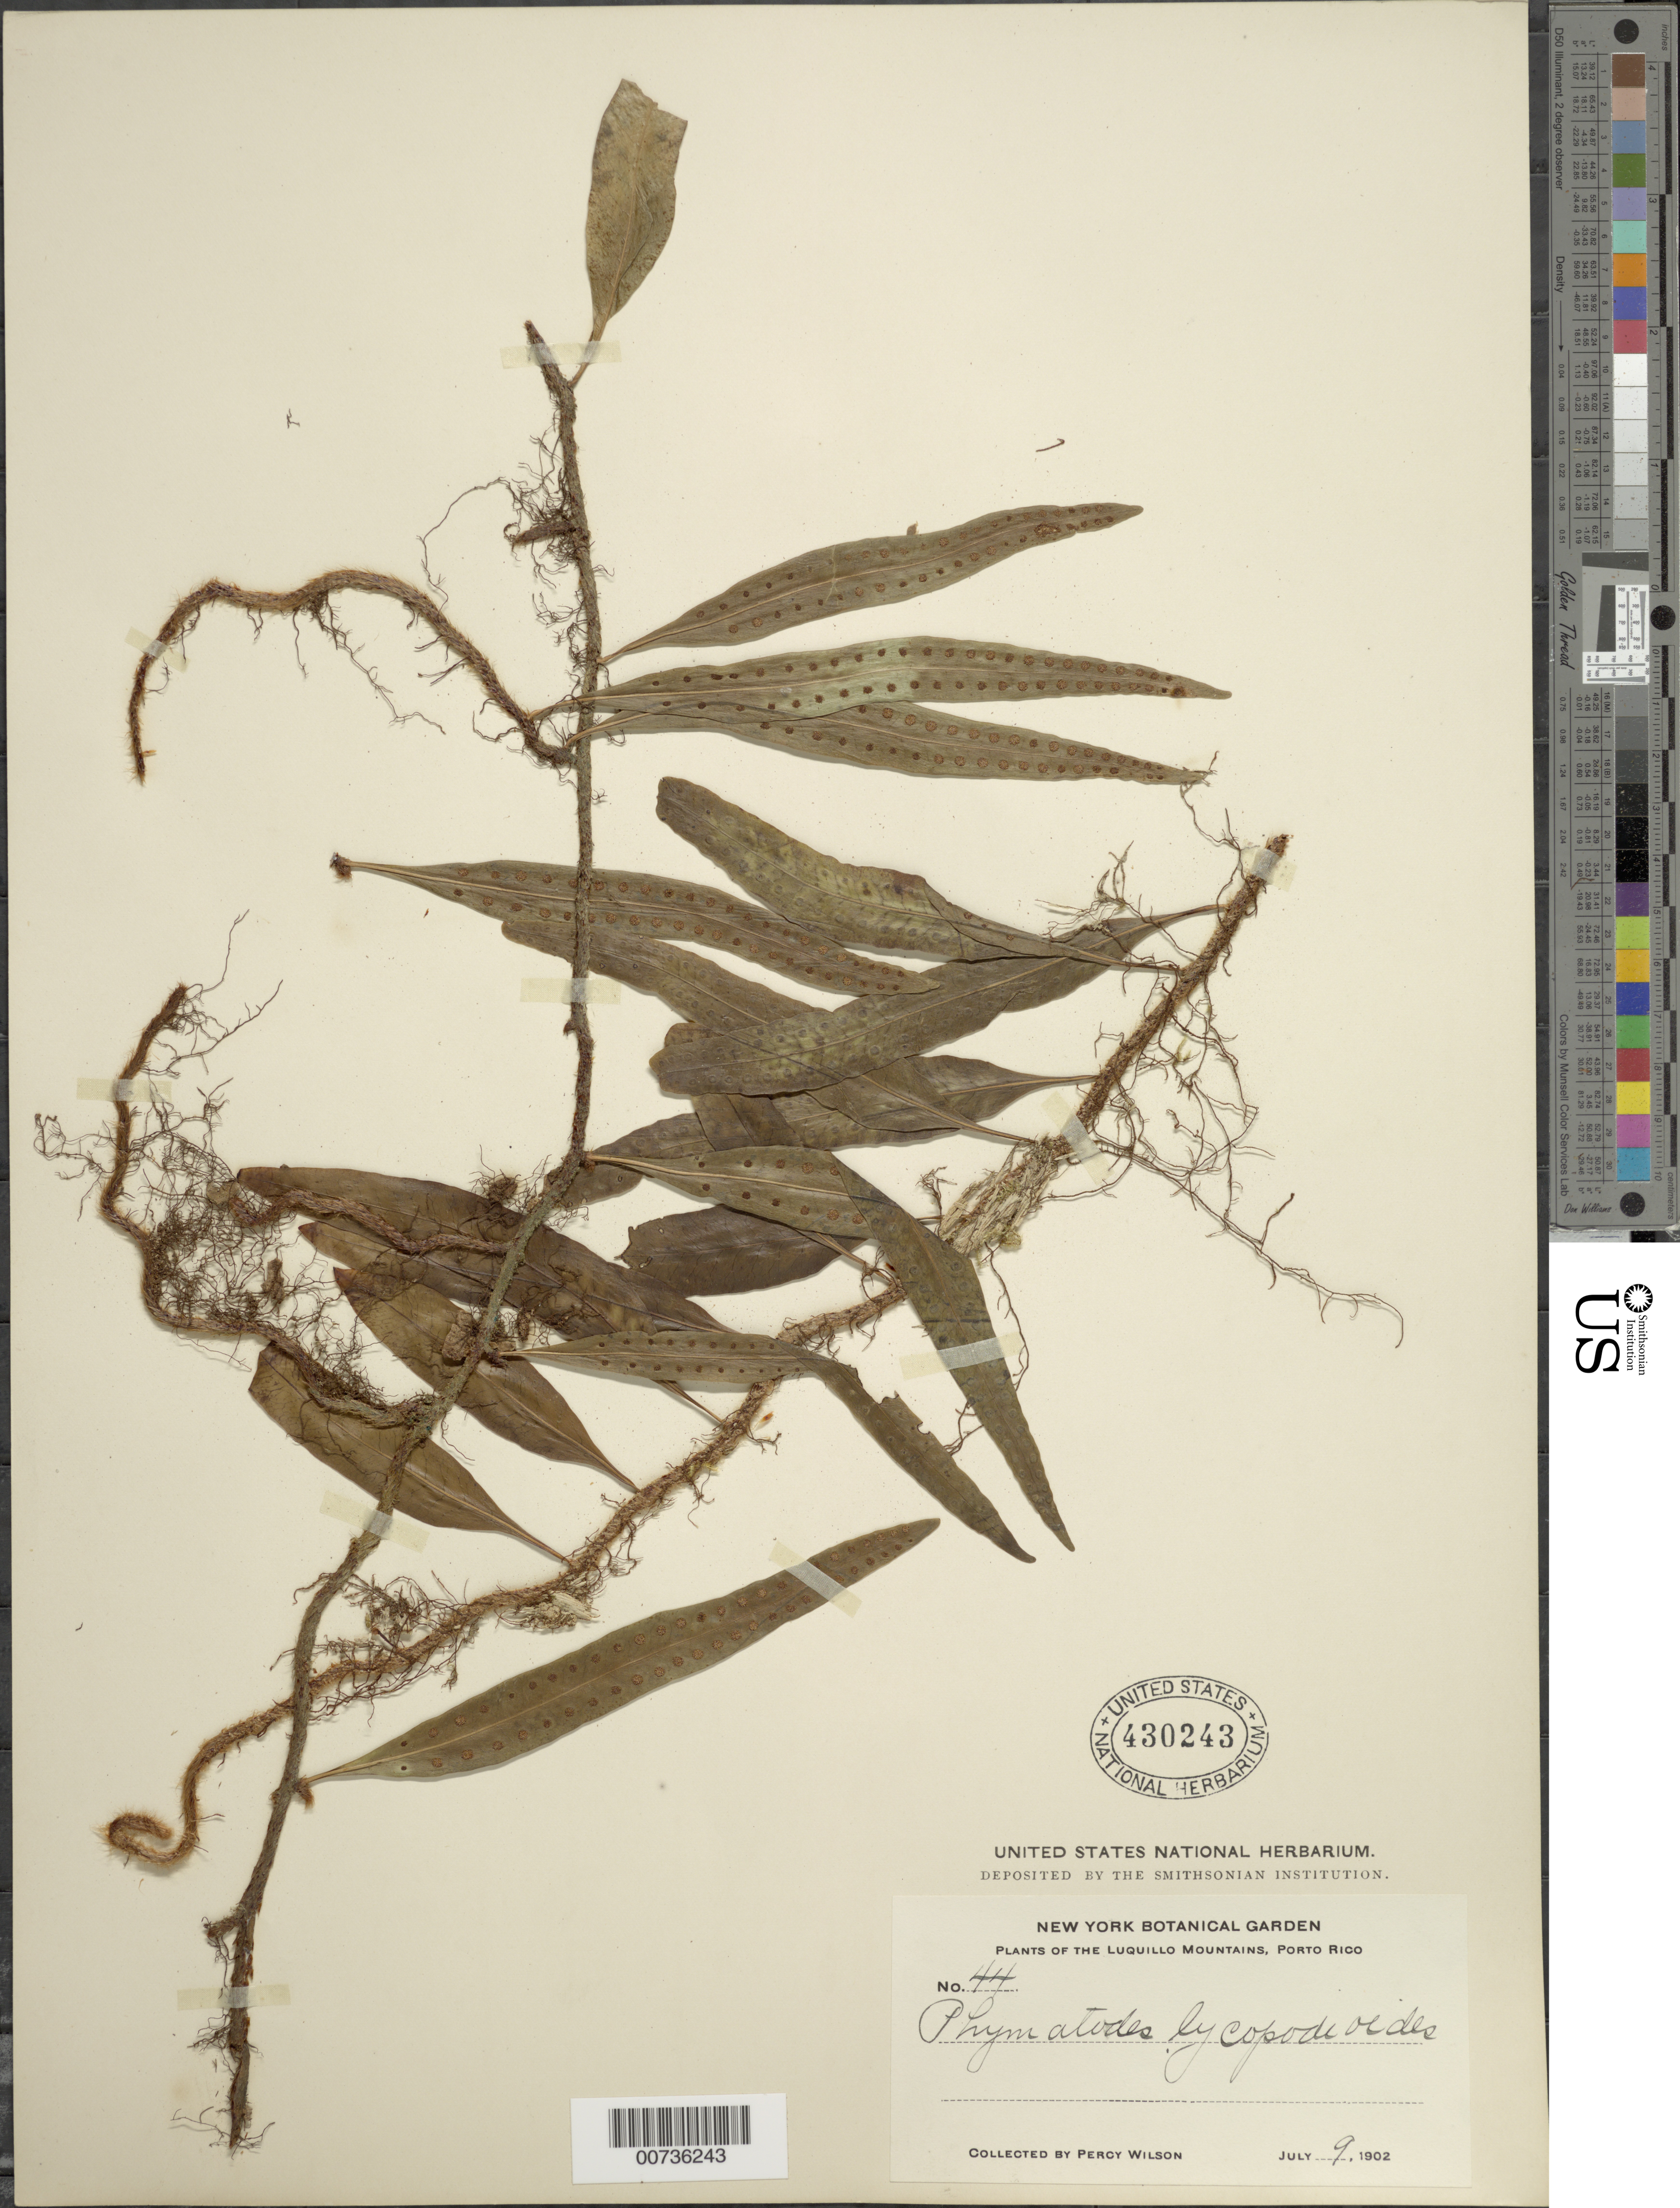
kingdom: Plantae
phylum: Tracheophyta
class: Polypodiopsida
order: Polypodiales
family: Polypodiaceae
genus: Microgramma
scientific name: Microgramma lycopodioides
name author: (L.) Copel.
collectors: P. Wilson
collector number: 44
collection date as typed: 09 Jul 1902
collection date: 1902-07-09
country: Puerto Rico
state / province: Luquillo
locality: Luquillo Mountains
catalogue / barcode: US 430243